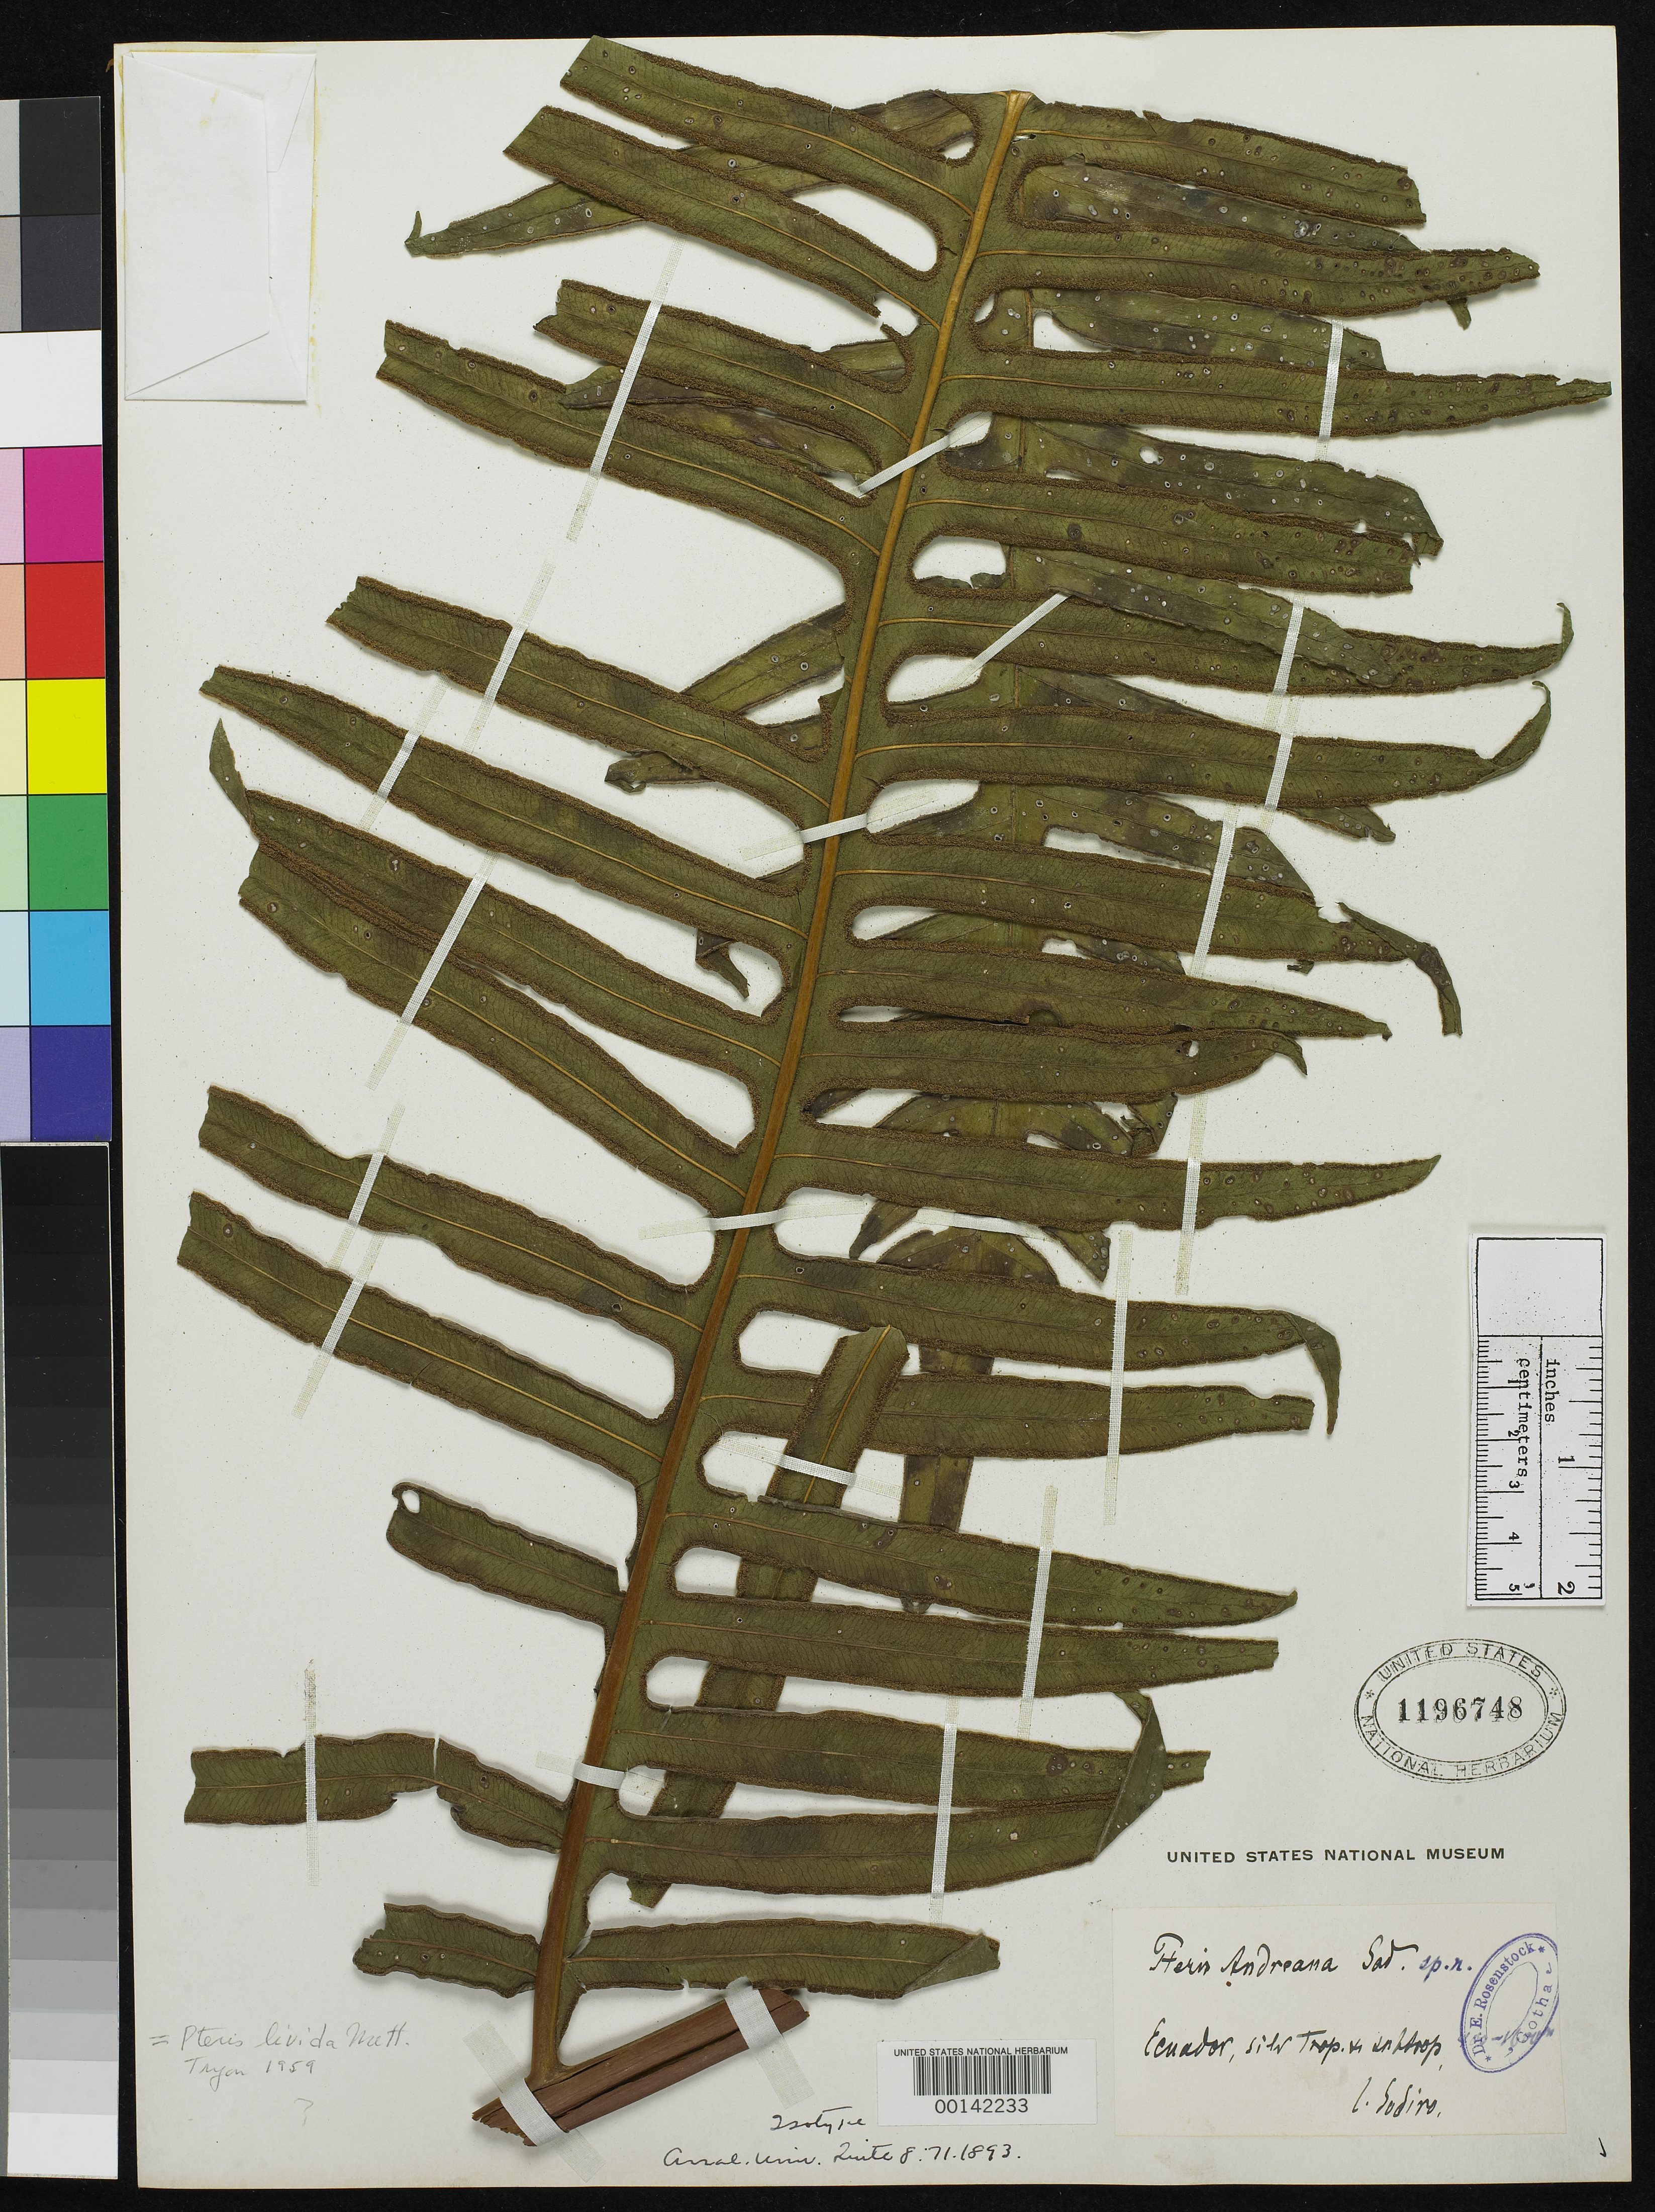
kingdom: Plantae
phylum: Tracheophyta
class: Polypodiopsida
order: Polypodiales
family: Pteridaceae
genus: Pteris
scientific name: Pteris andreana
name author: Sodiro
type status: Type Collection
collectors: L. Sodiro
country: Ecuador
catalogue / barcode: US 1196748